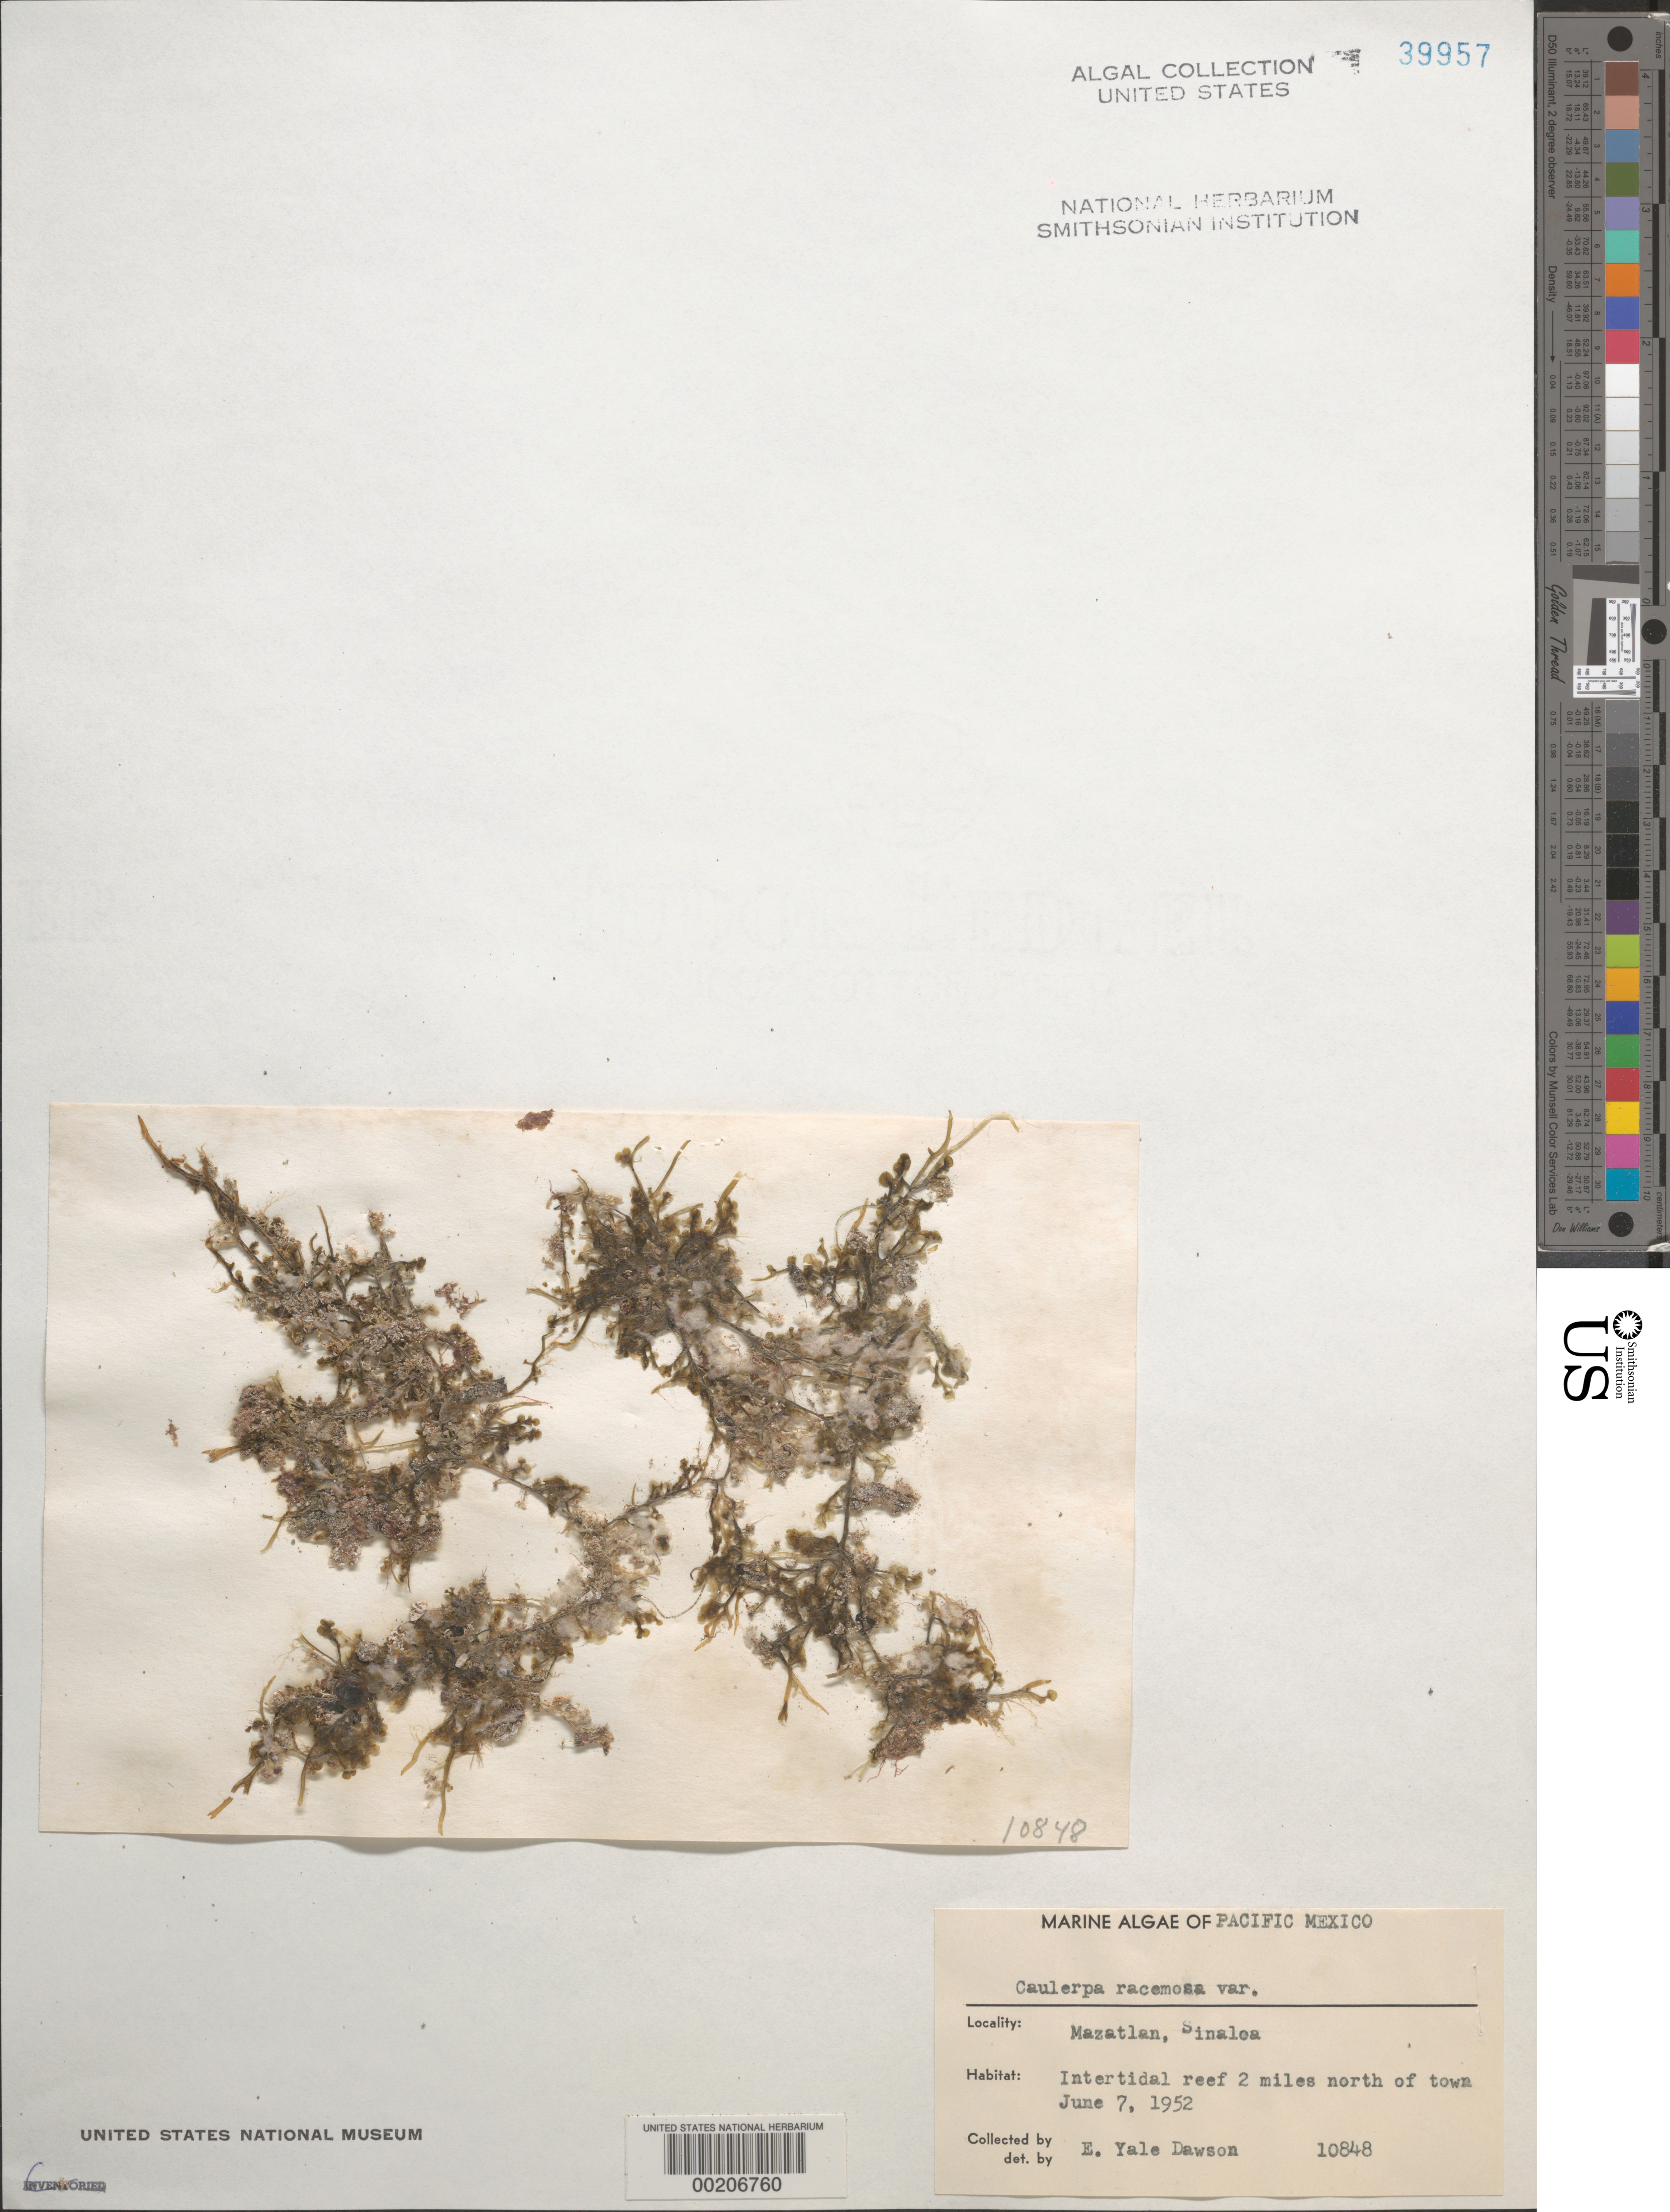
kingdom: Plantae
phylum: Chlorophyta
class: Ulvophyceae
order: Bryopsidales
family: Caulerpaceae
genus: Caulerpa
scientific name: Caulerpa racemosa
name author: (Forssk.) J. Agardh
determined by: Dawson, E. Y.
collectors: E. Y. Dawson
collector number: EYD 10848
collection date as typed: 07 Jun 1952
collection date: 1952-06-07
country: Mexico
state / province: Sinaloa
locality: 2 miles north of Mazatlan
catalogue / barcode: US 39957